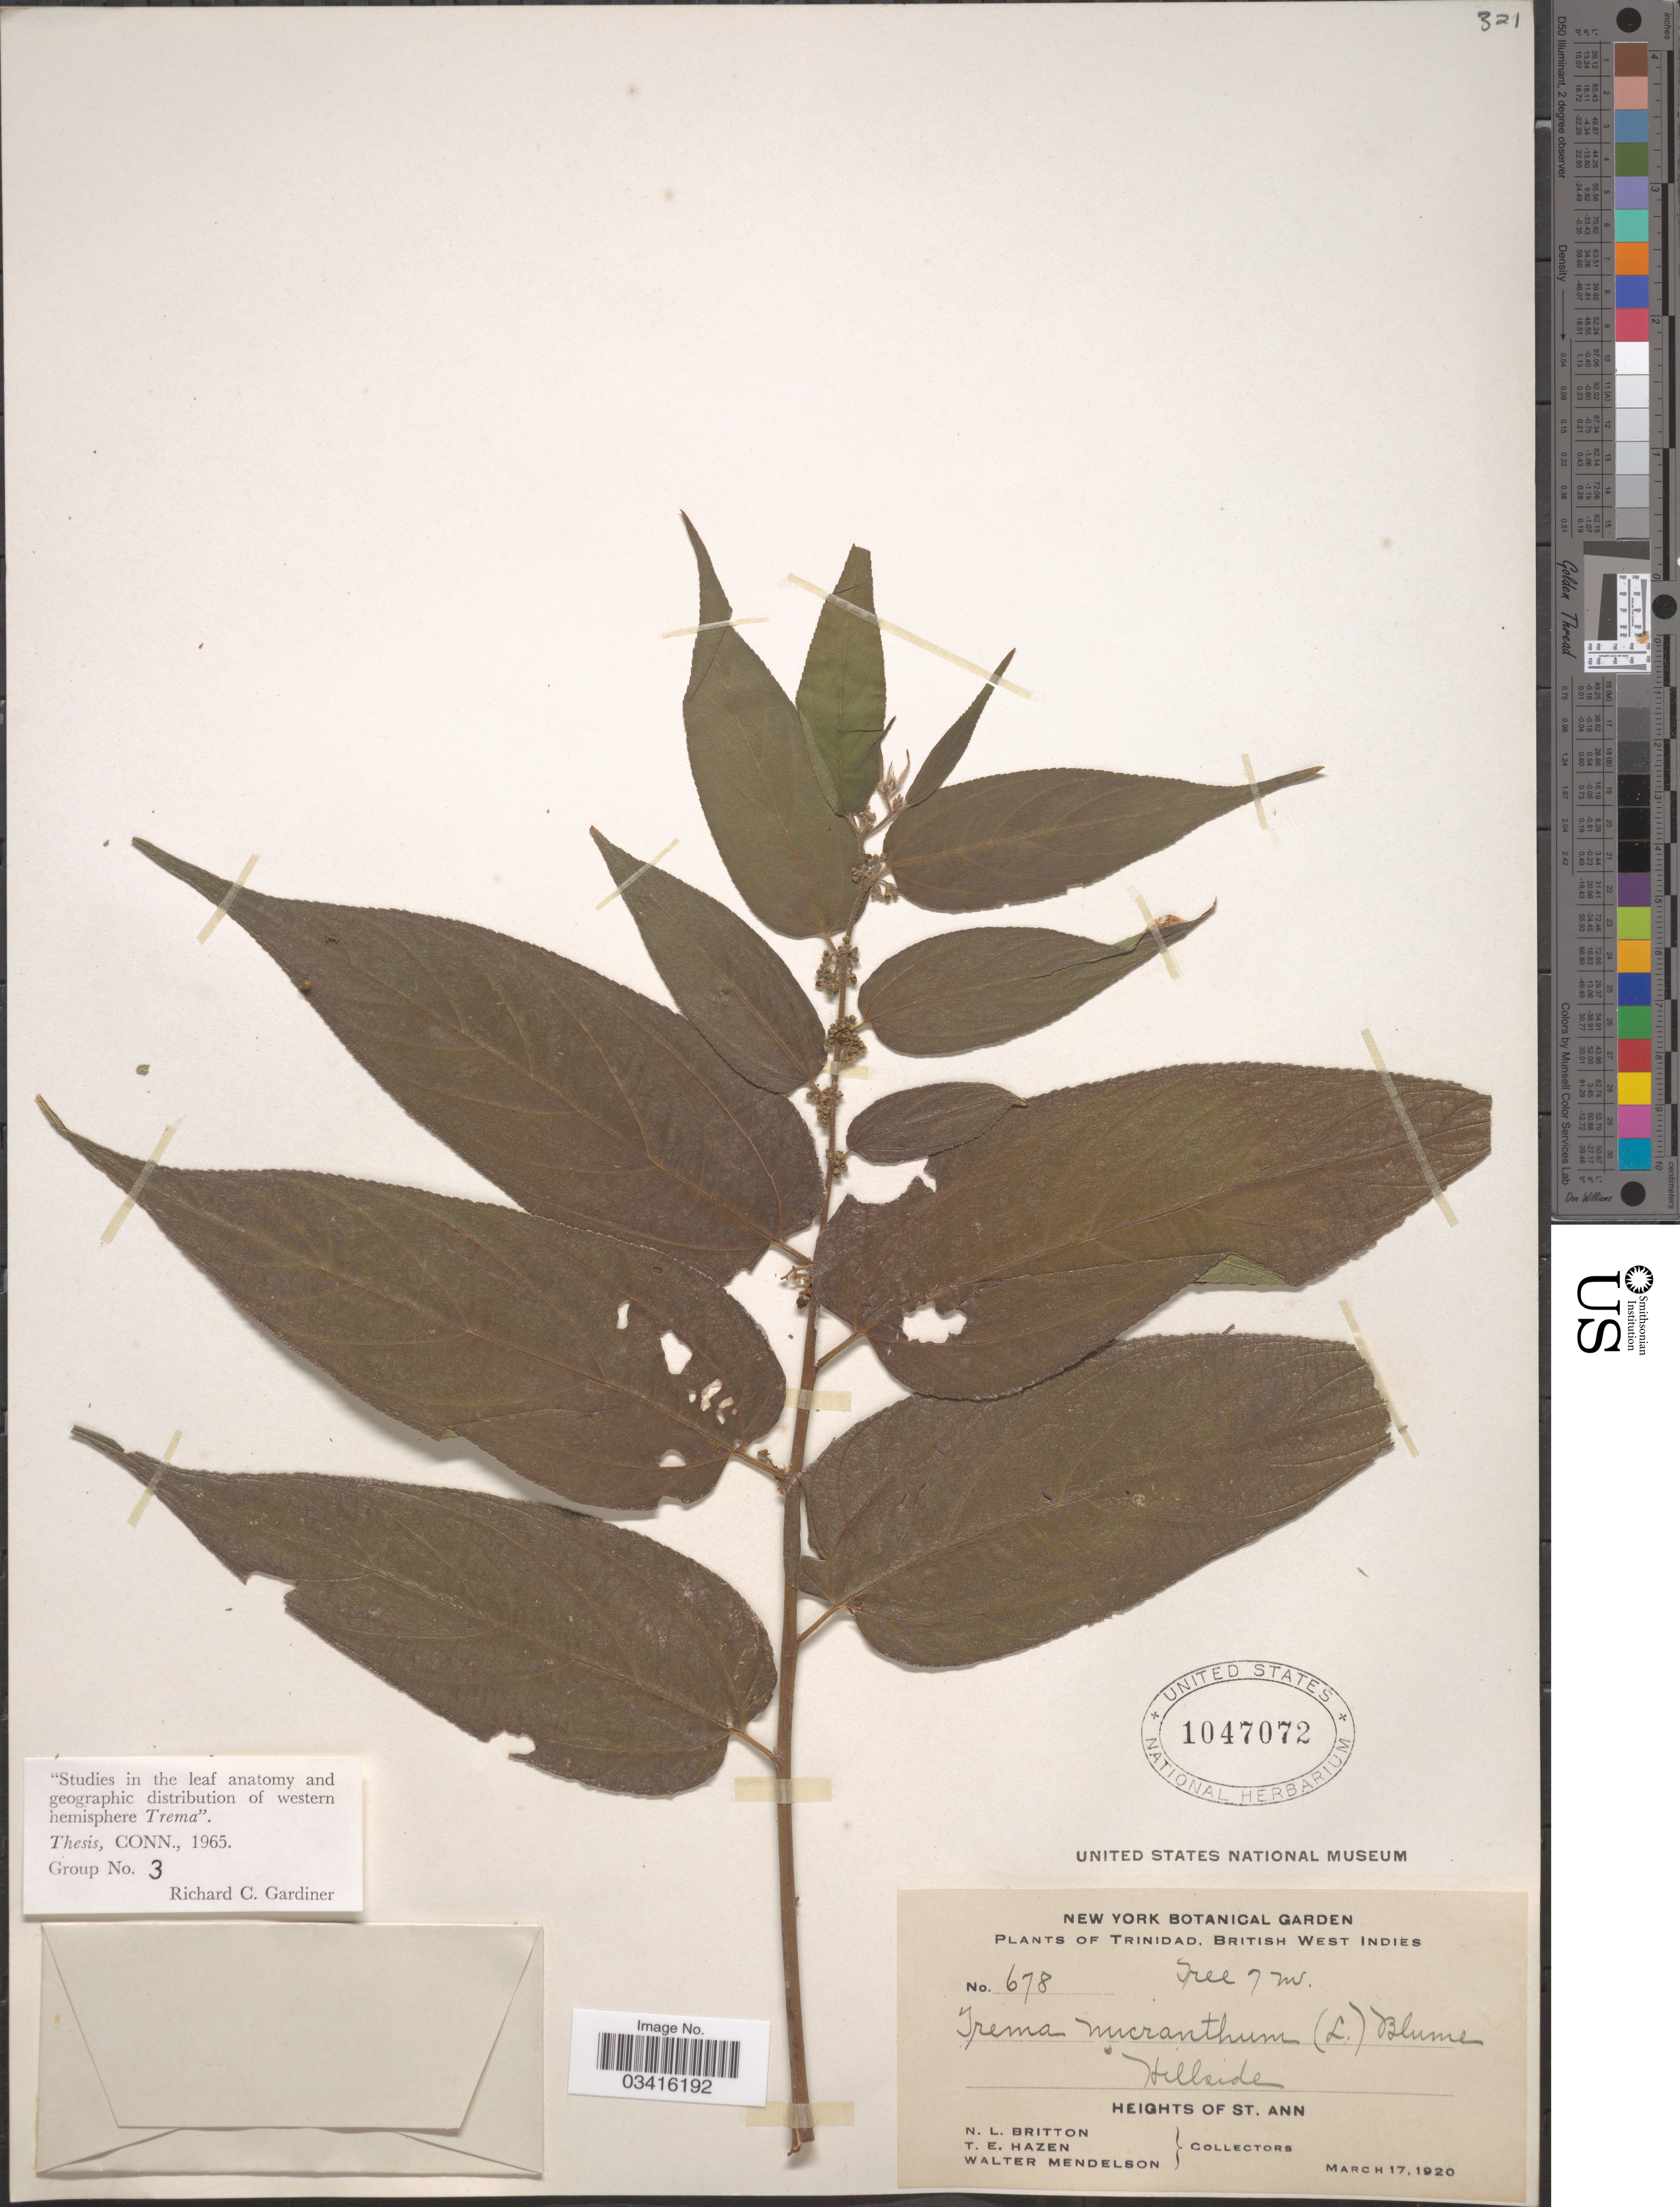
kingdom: Plantae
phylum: Tracheophyta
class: Magnoliopsida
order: Rosales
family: Cannabaceae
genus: Trema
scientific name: Trema micranthum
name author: (L.) Blume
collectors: N. Britton, T. E. Hazen & W. Mendelson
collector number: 678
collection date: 1920-03-17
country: Trinidad and Tobago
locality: Trinidad. Heights of St. Ann.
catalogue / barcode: US 1047072